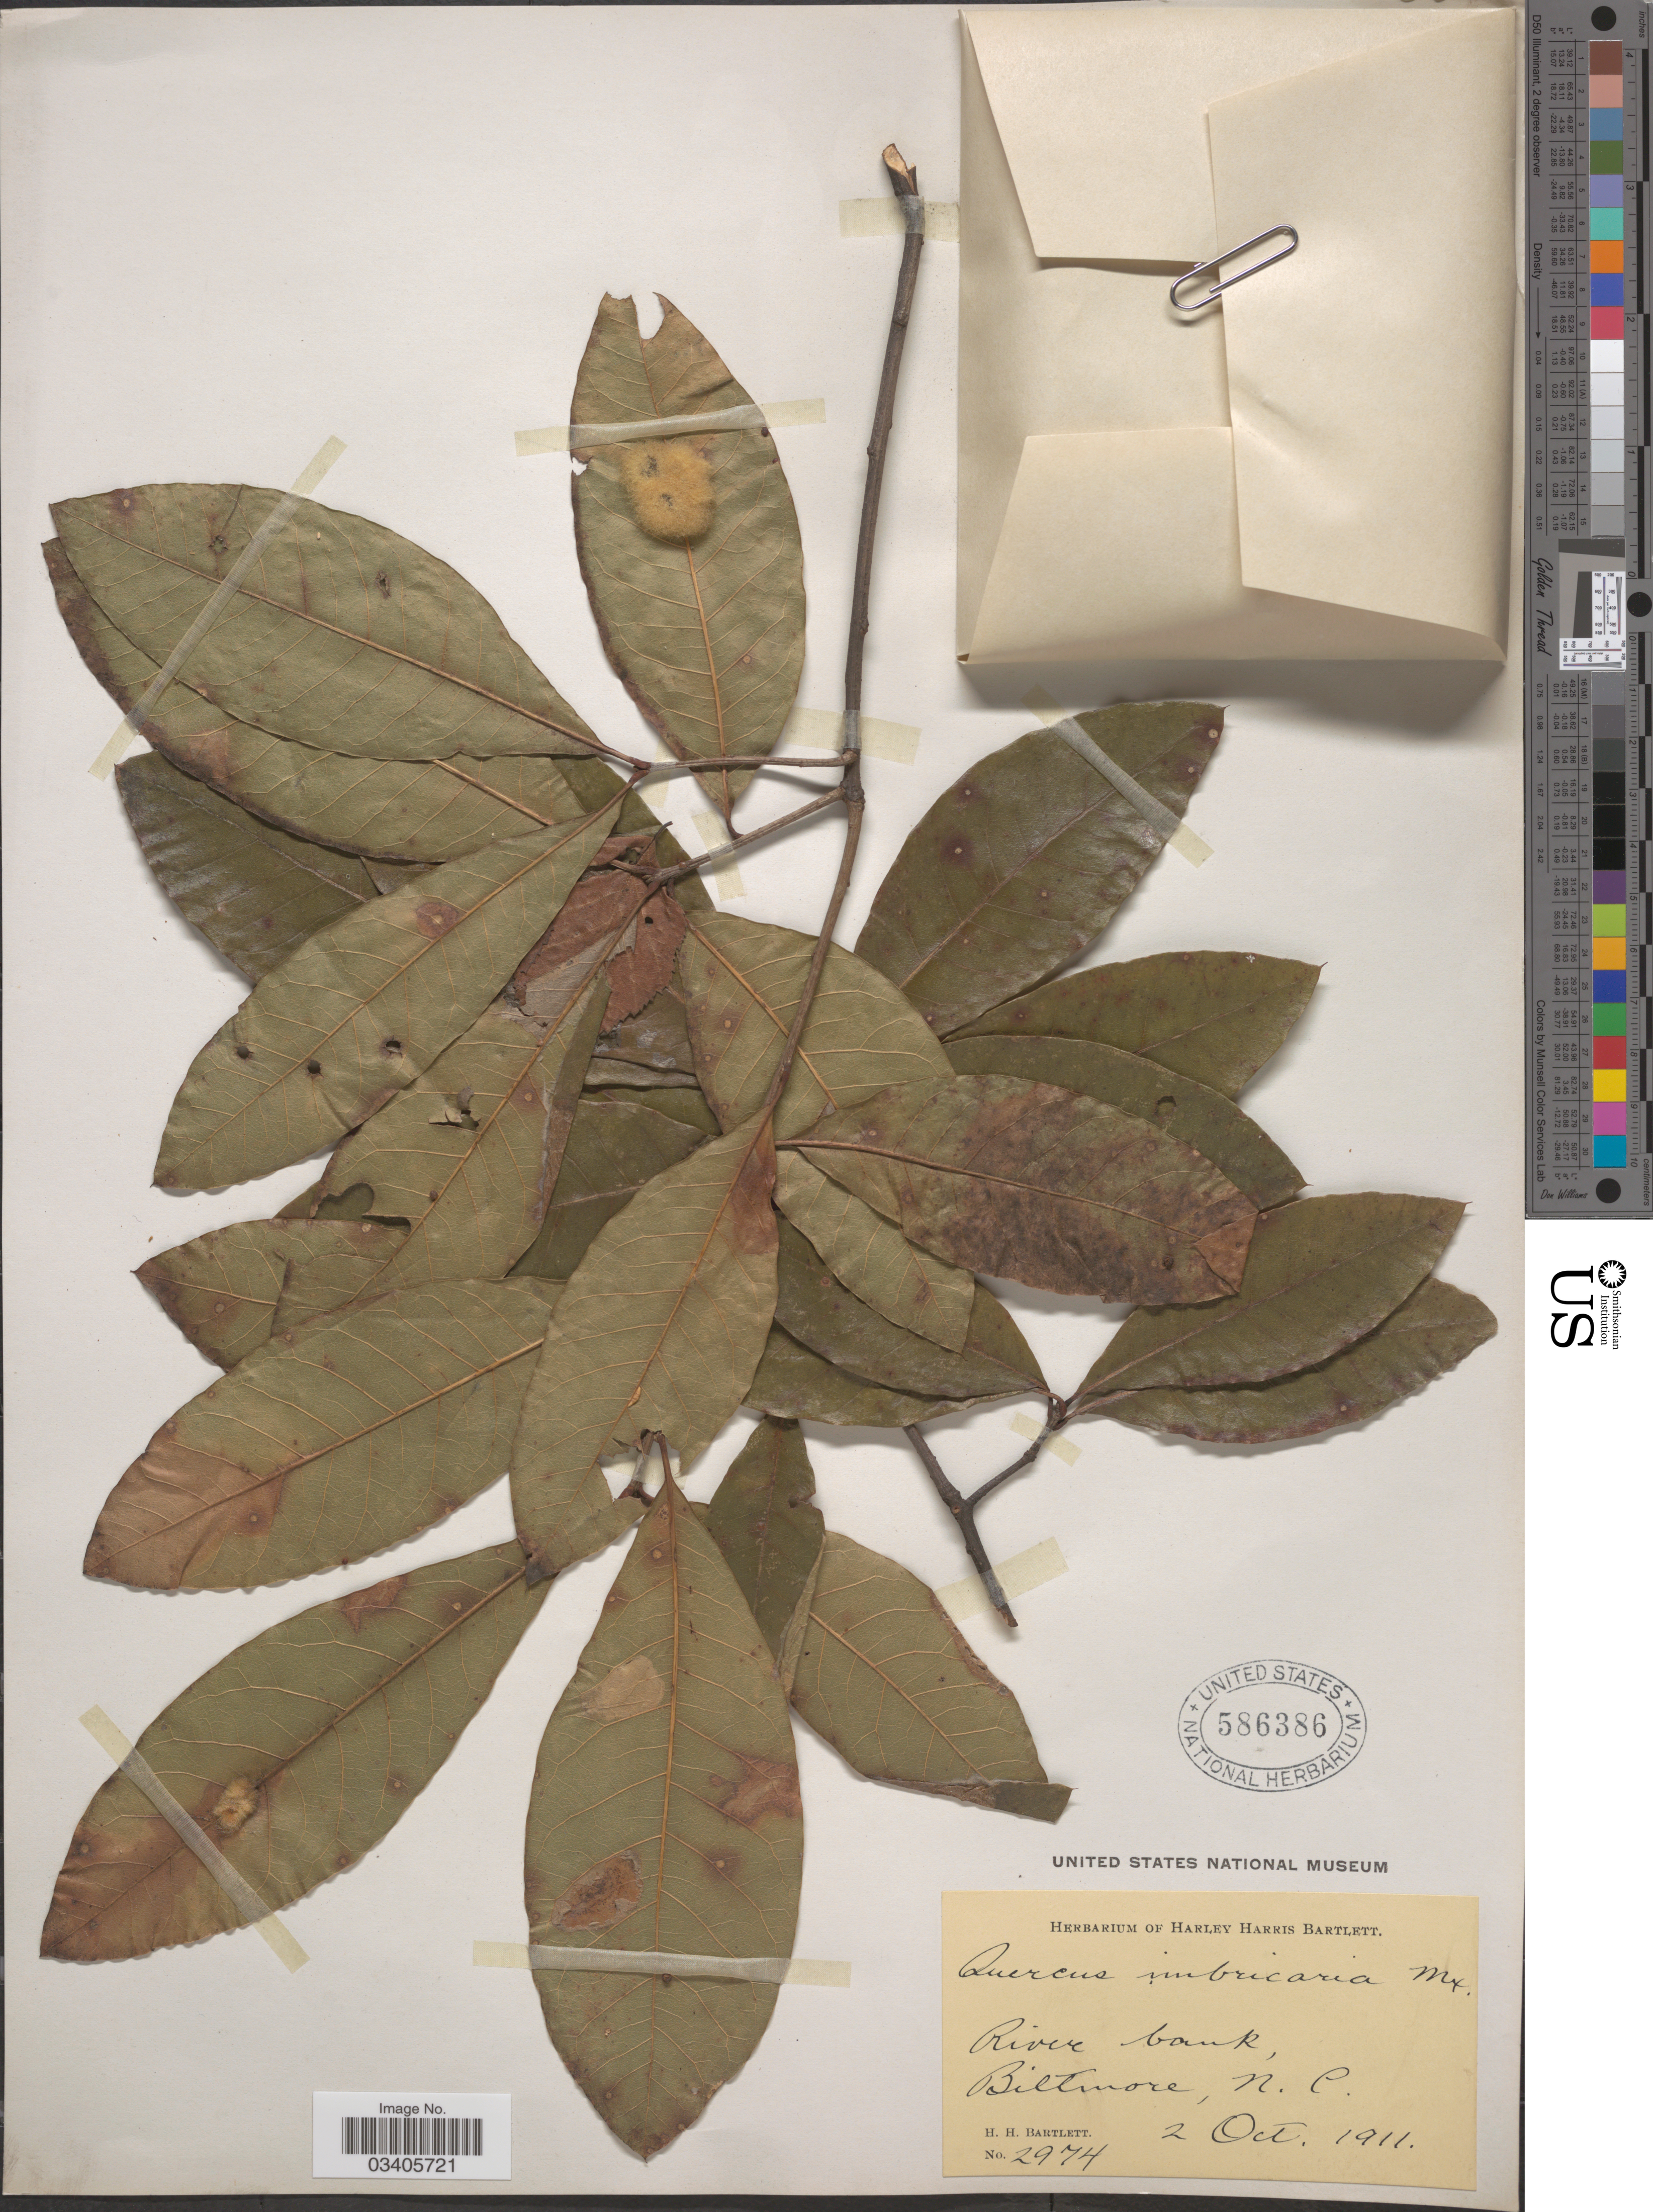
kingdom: Plantae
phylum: Tracheophyta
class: Magnoliopsida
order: Fagales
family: Fagaceae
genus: Quercus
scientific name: Quercus imbricaria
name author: Michx.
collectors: H. H. Bartlett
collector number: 2974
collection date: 1911-10-02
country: United States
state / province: North Carolina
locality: River bank, Biltmore.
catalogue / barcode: US 586386